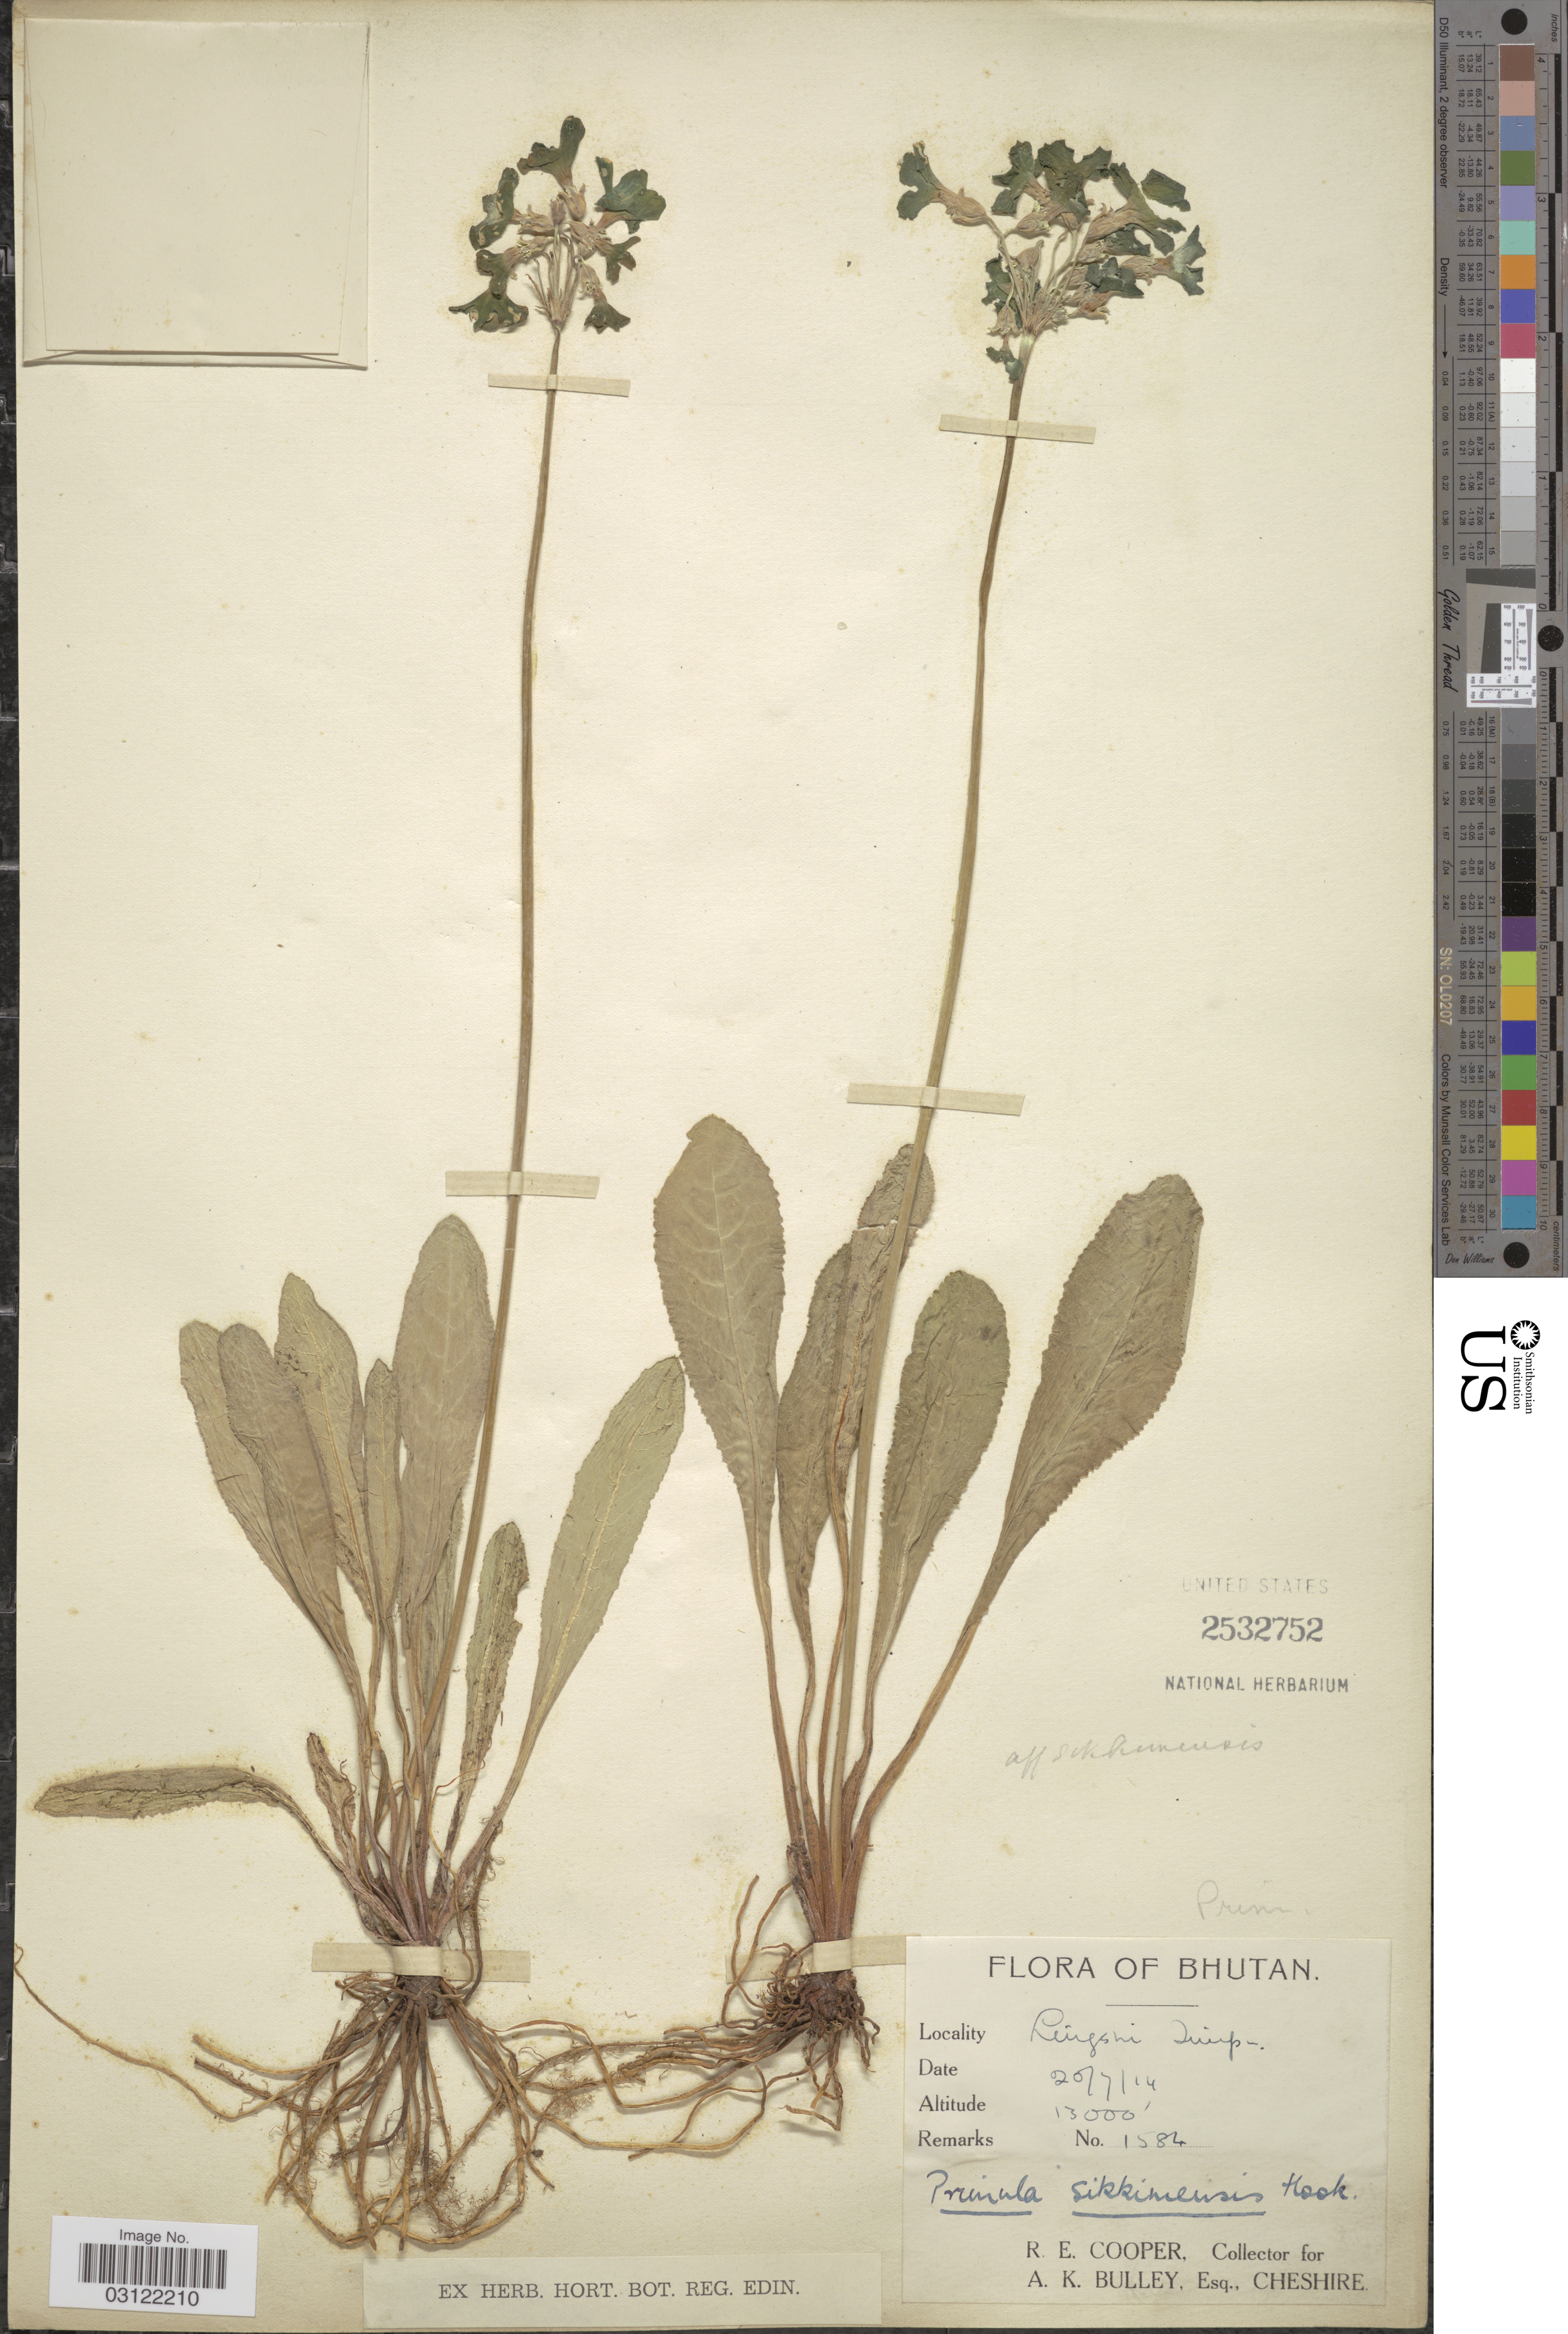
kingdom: Plantae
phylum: Tracheophyta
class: Magnoliopsida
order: Ericales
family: Primulaceae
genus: Primula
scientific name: Primula sikkimensis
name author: Hook.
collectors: R. E. Cooper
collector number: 1586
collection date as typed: Transcribed d/m/y: 20/7/14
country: Bhutan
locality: Lingshi Timpu.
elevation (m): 3962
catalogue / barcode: US 2532752